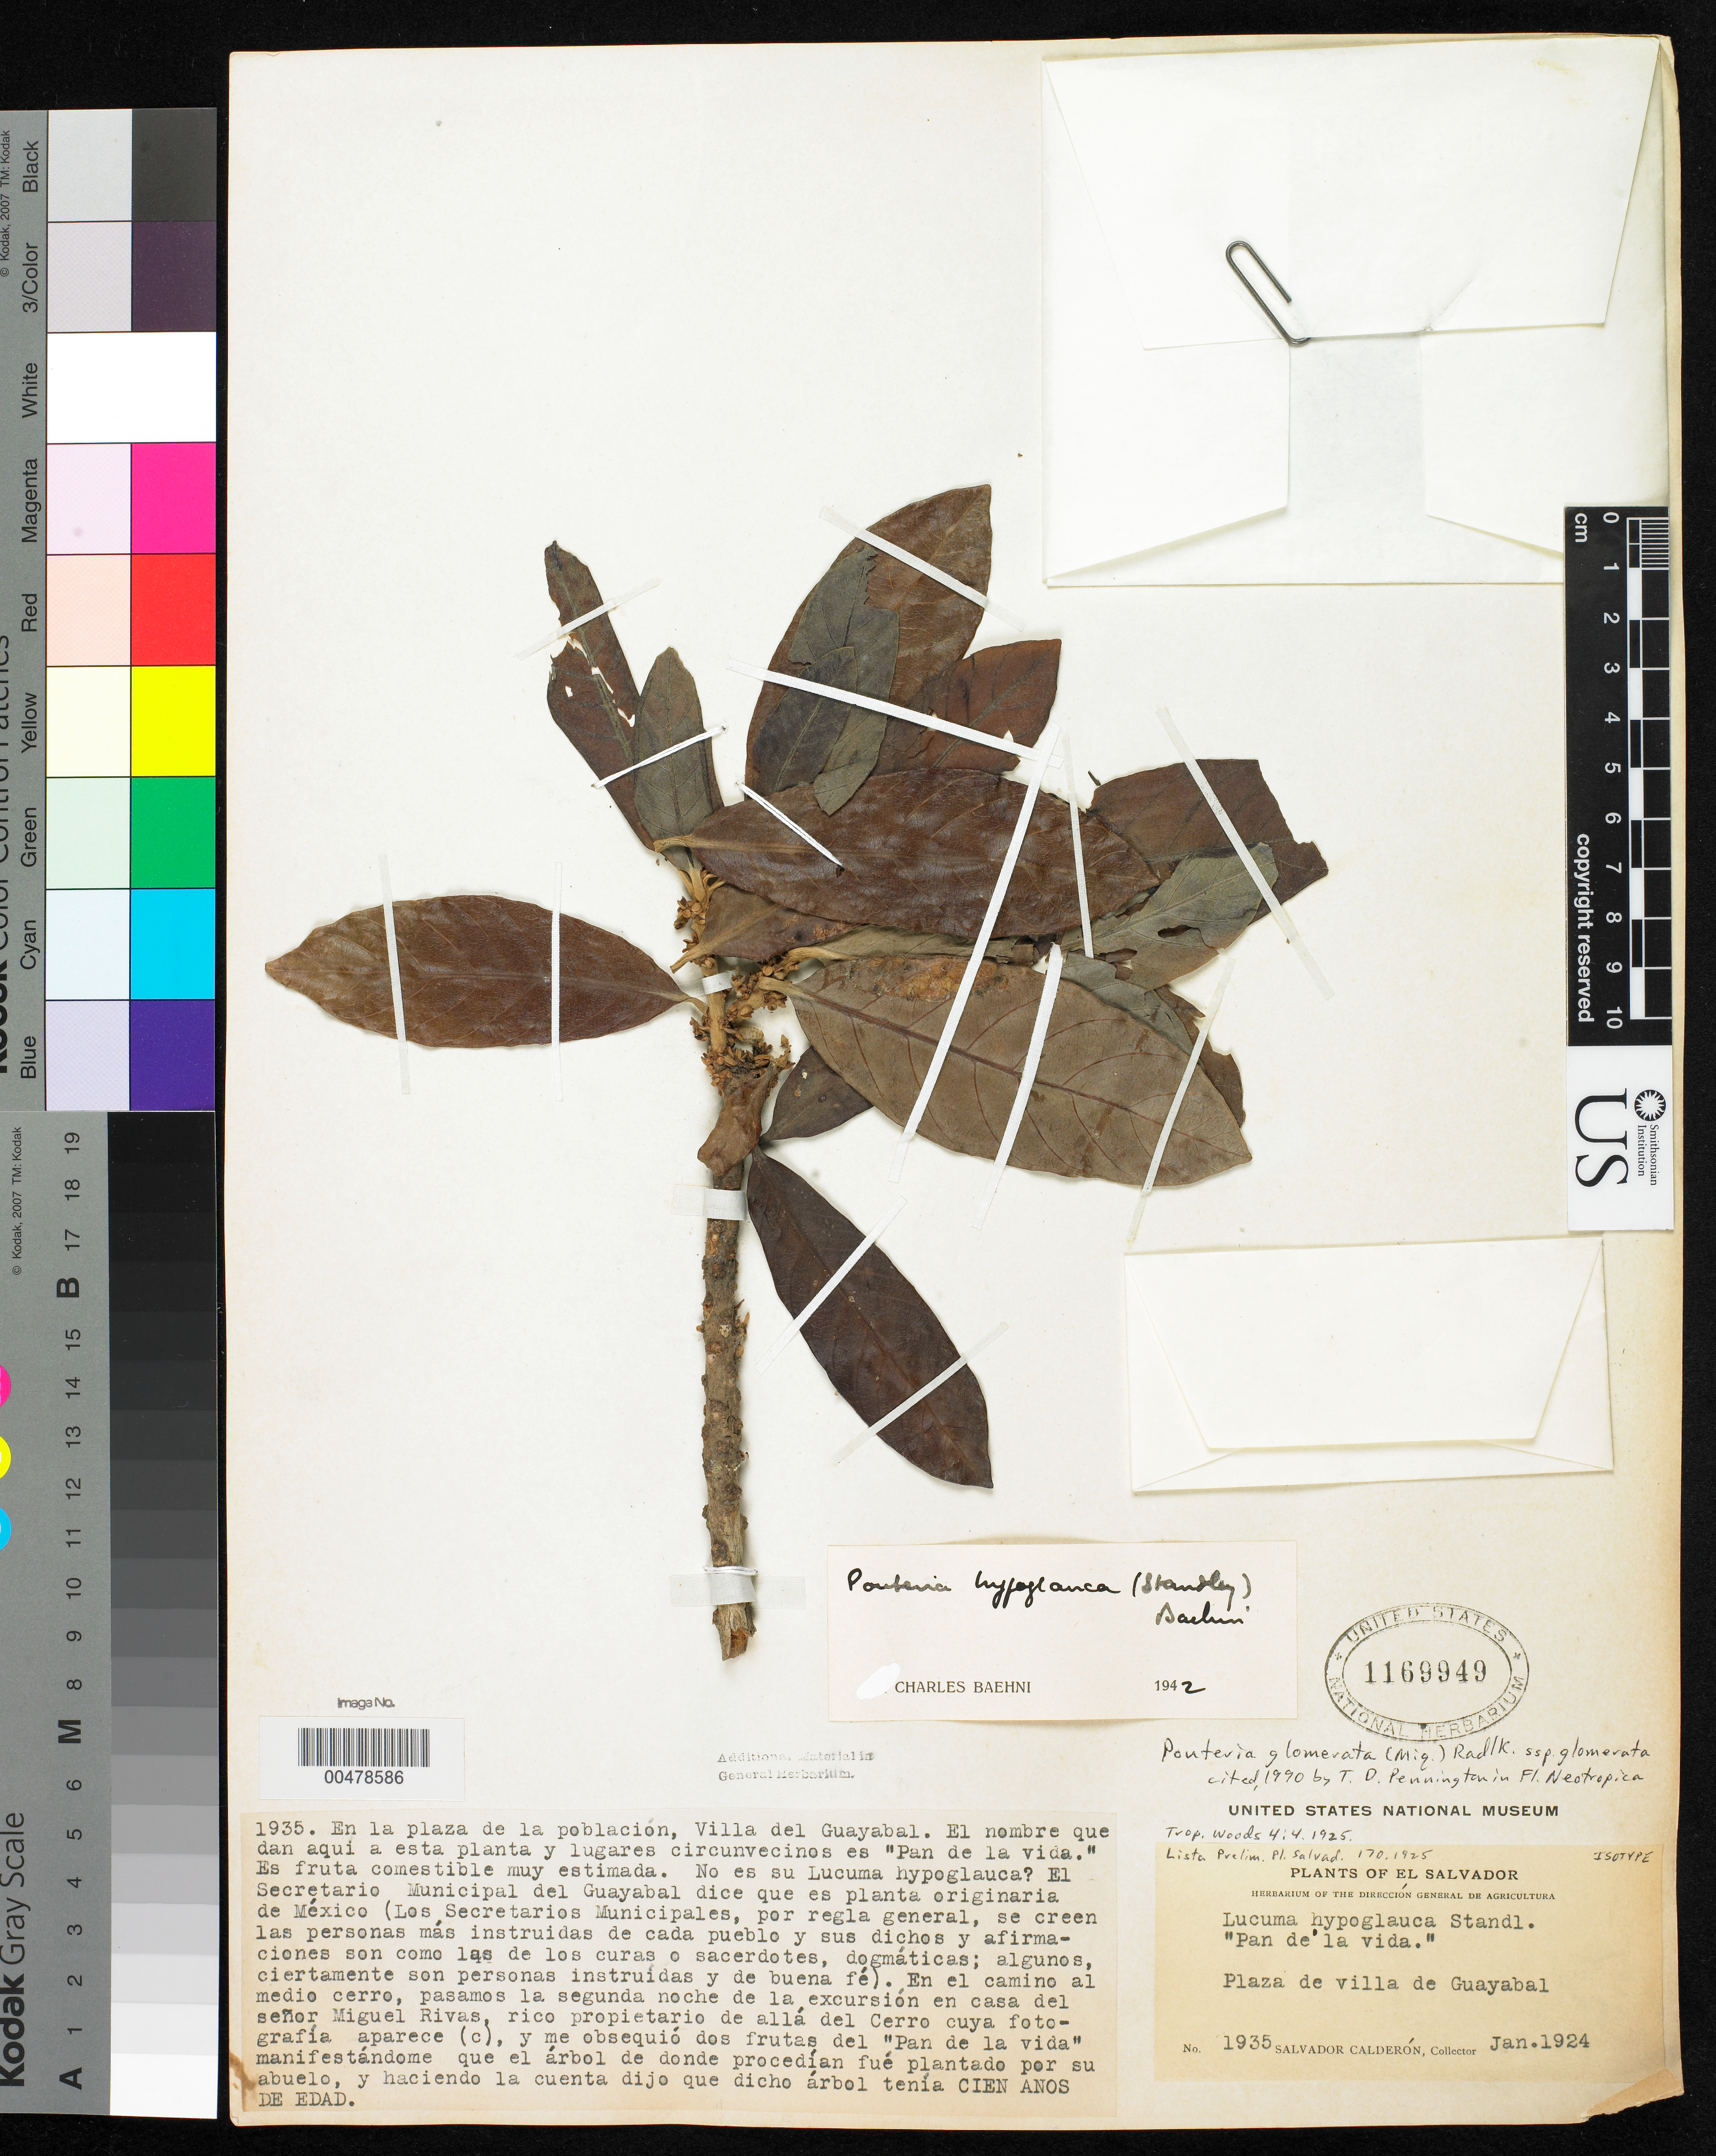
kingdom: Plantae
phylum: Tracheophyta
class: Magnoliopsida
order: Ericales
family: Sapotaceae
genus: Lucuma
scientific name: Lucuma hypoglauca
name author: Standl.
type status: Isotype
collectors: S. Calderón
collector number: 1935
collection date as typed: Jan 1925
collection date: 1925-01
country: El Salvador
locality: Plaza de Villa de Guayabal.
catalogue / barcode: US 1169949